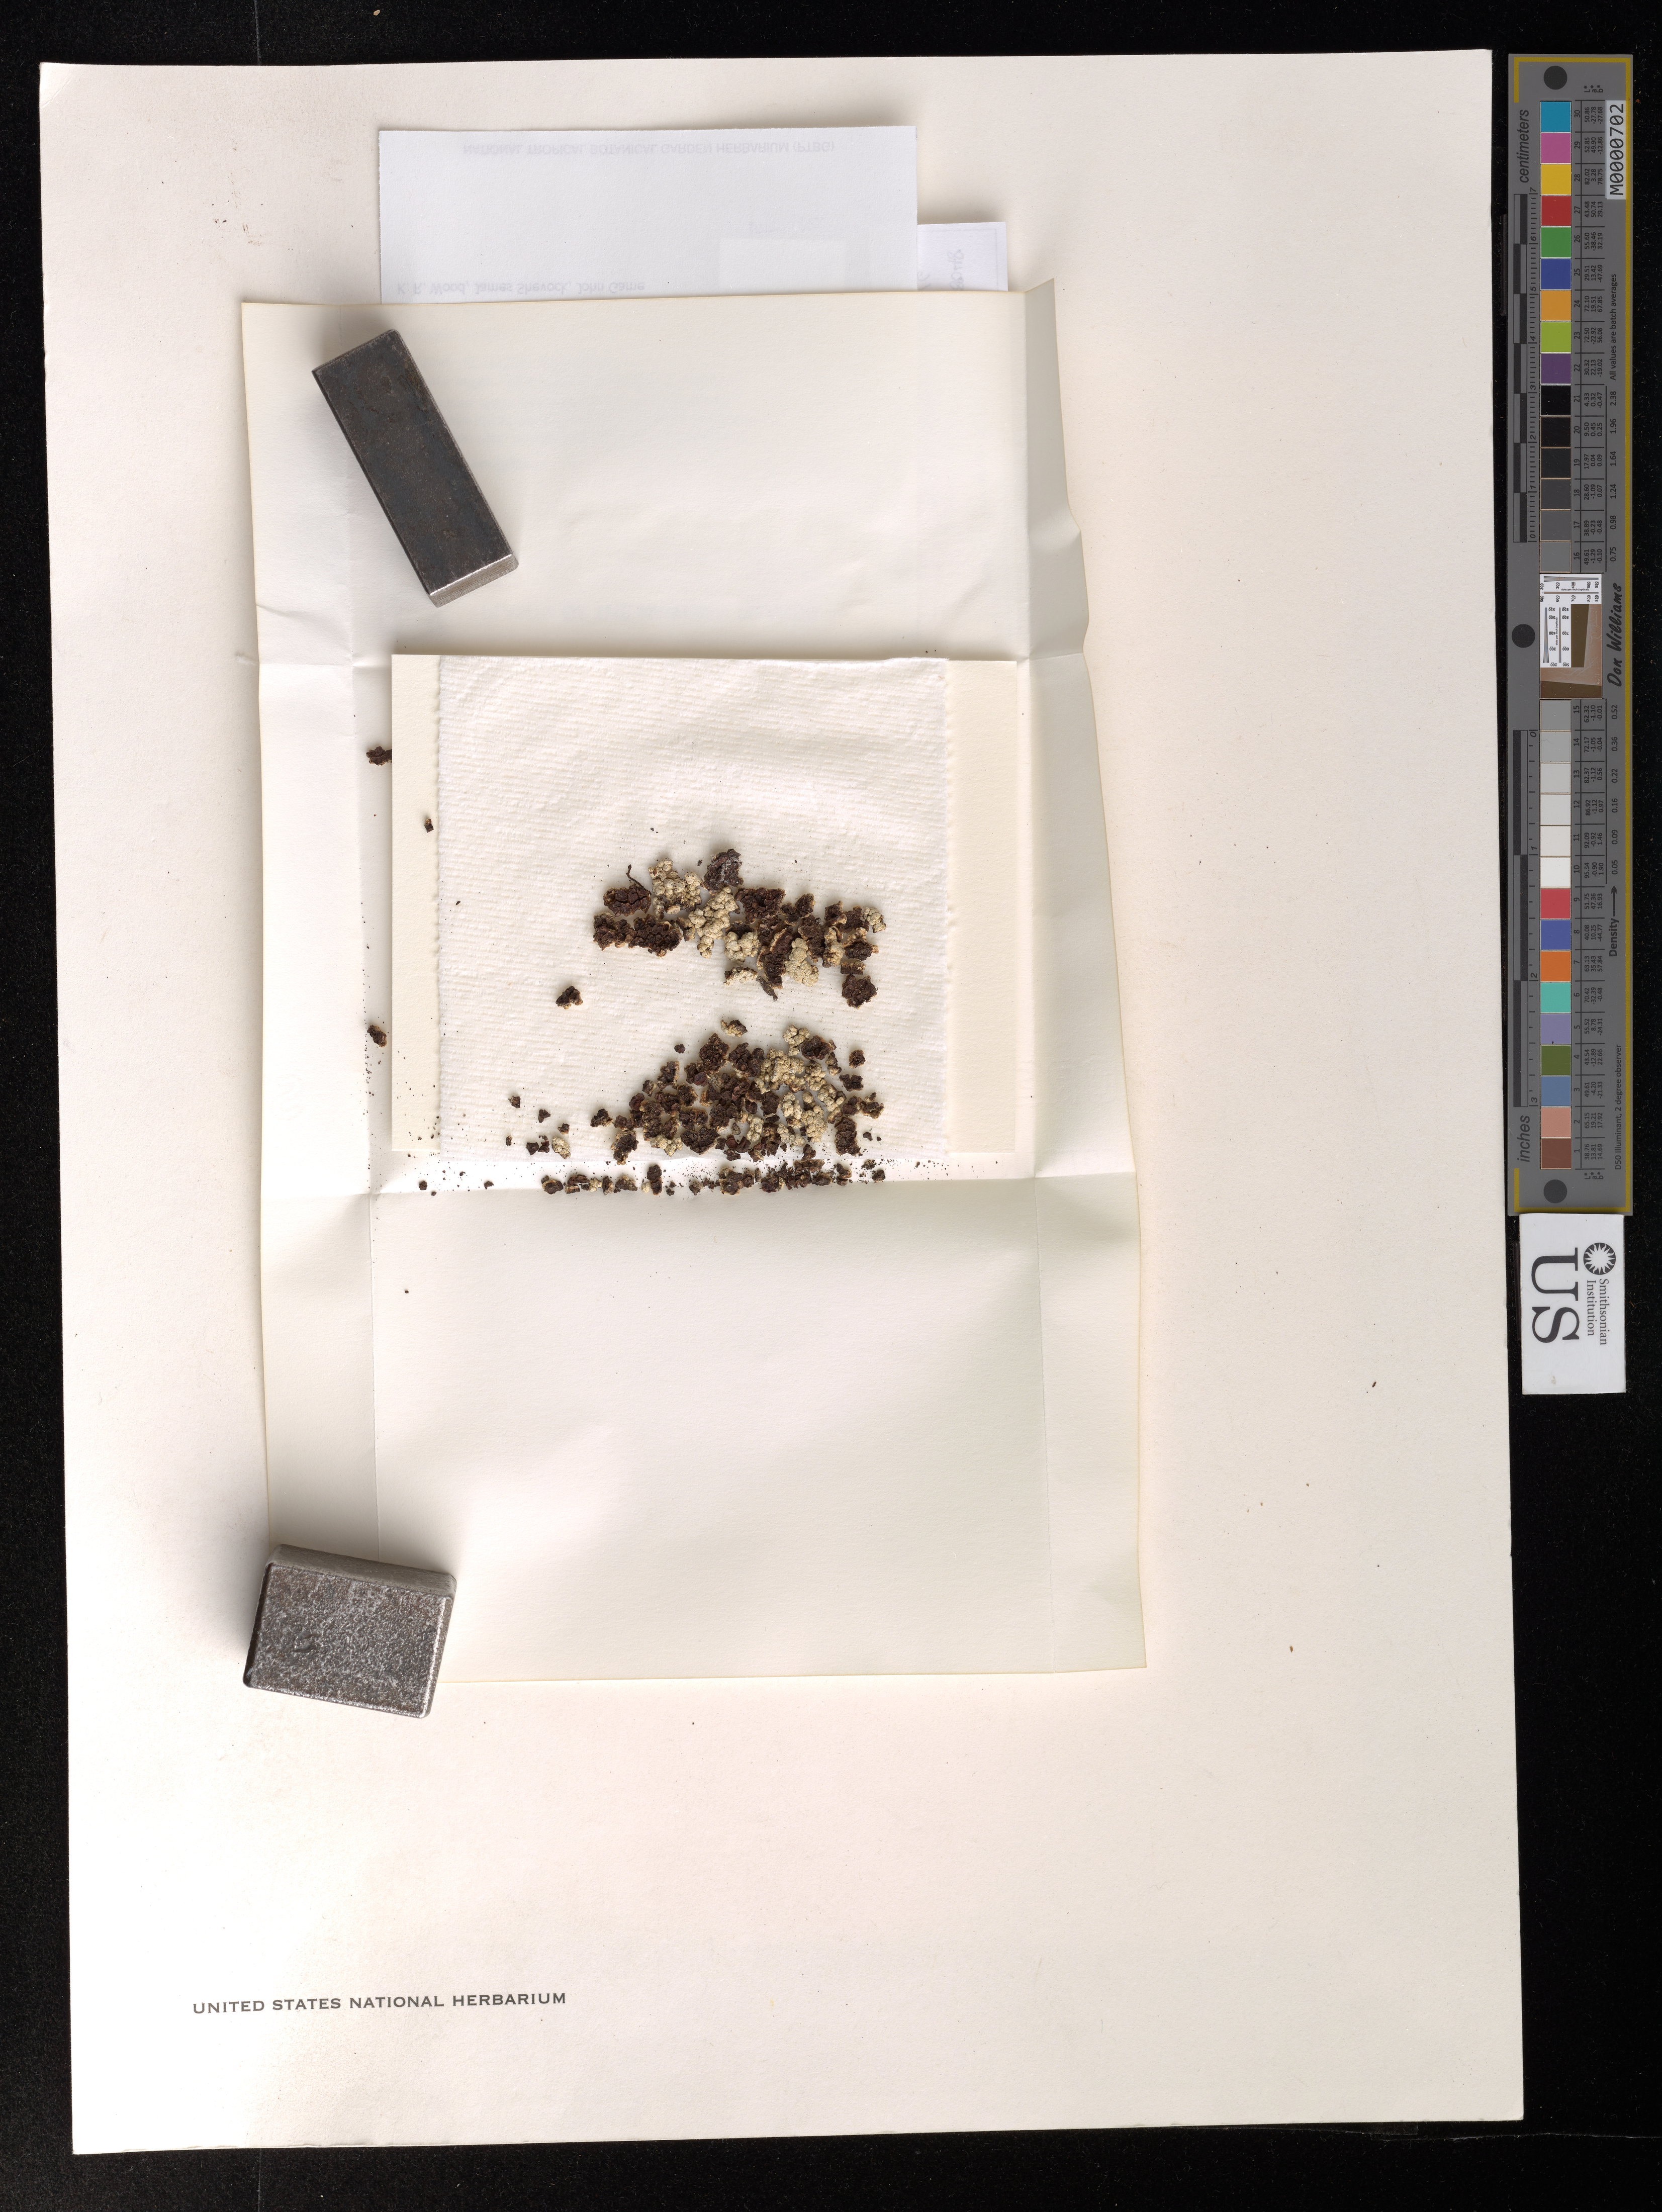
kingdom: Fungi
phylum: Ascomycota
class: Lecanoromycetes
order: Ostropales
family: Graphidaceae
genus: Thelotrema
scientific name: Thelotrema sp.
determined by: Smith, C. W.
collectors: T. W. Flynn, J. R. Shevock & J. Game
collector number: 8048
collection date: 2015-01-23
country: United States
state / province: Hawaii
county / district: Kauai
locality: Kauai Waimea District. Kokee State Park. Honopu trail.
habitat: Acacia koa/Metrosideros poylmorpha mixed mesic forest. W/ Psychotria, Dodonaea, Dicranpteris, Melicope barbigera and Melicope anisata.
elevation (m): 8048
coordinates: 22.147278, -159.654639